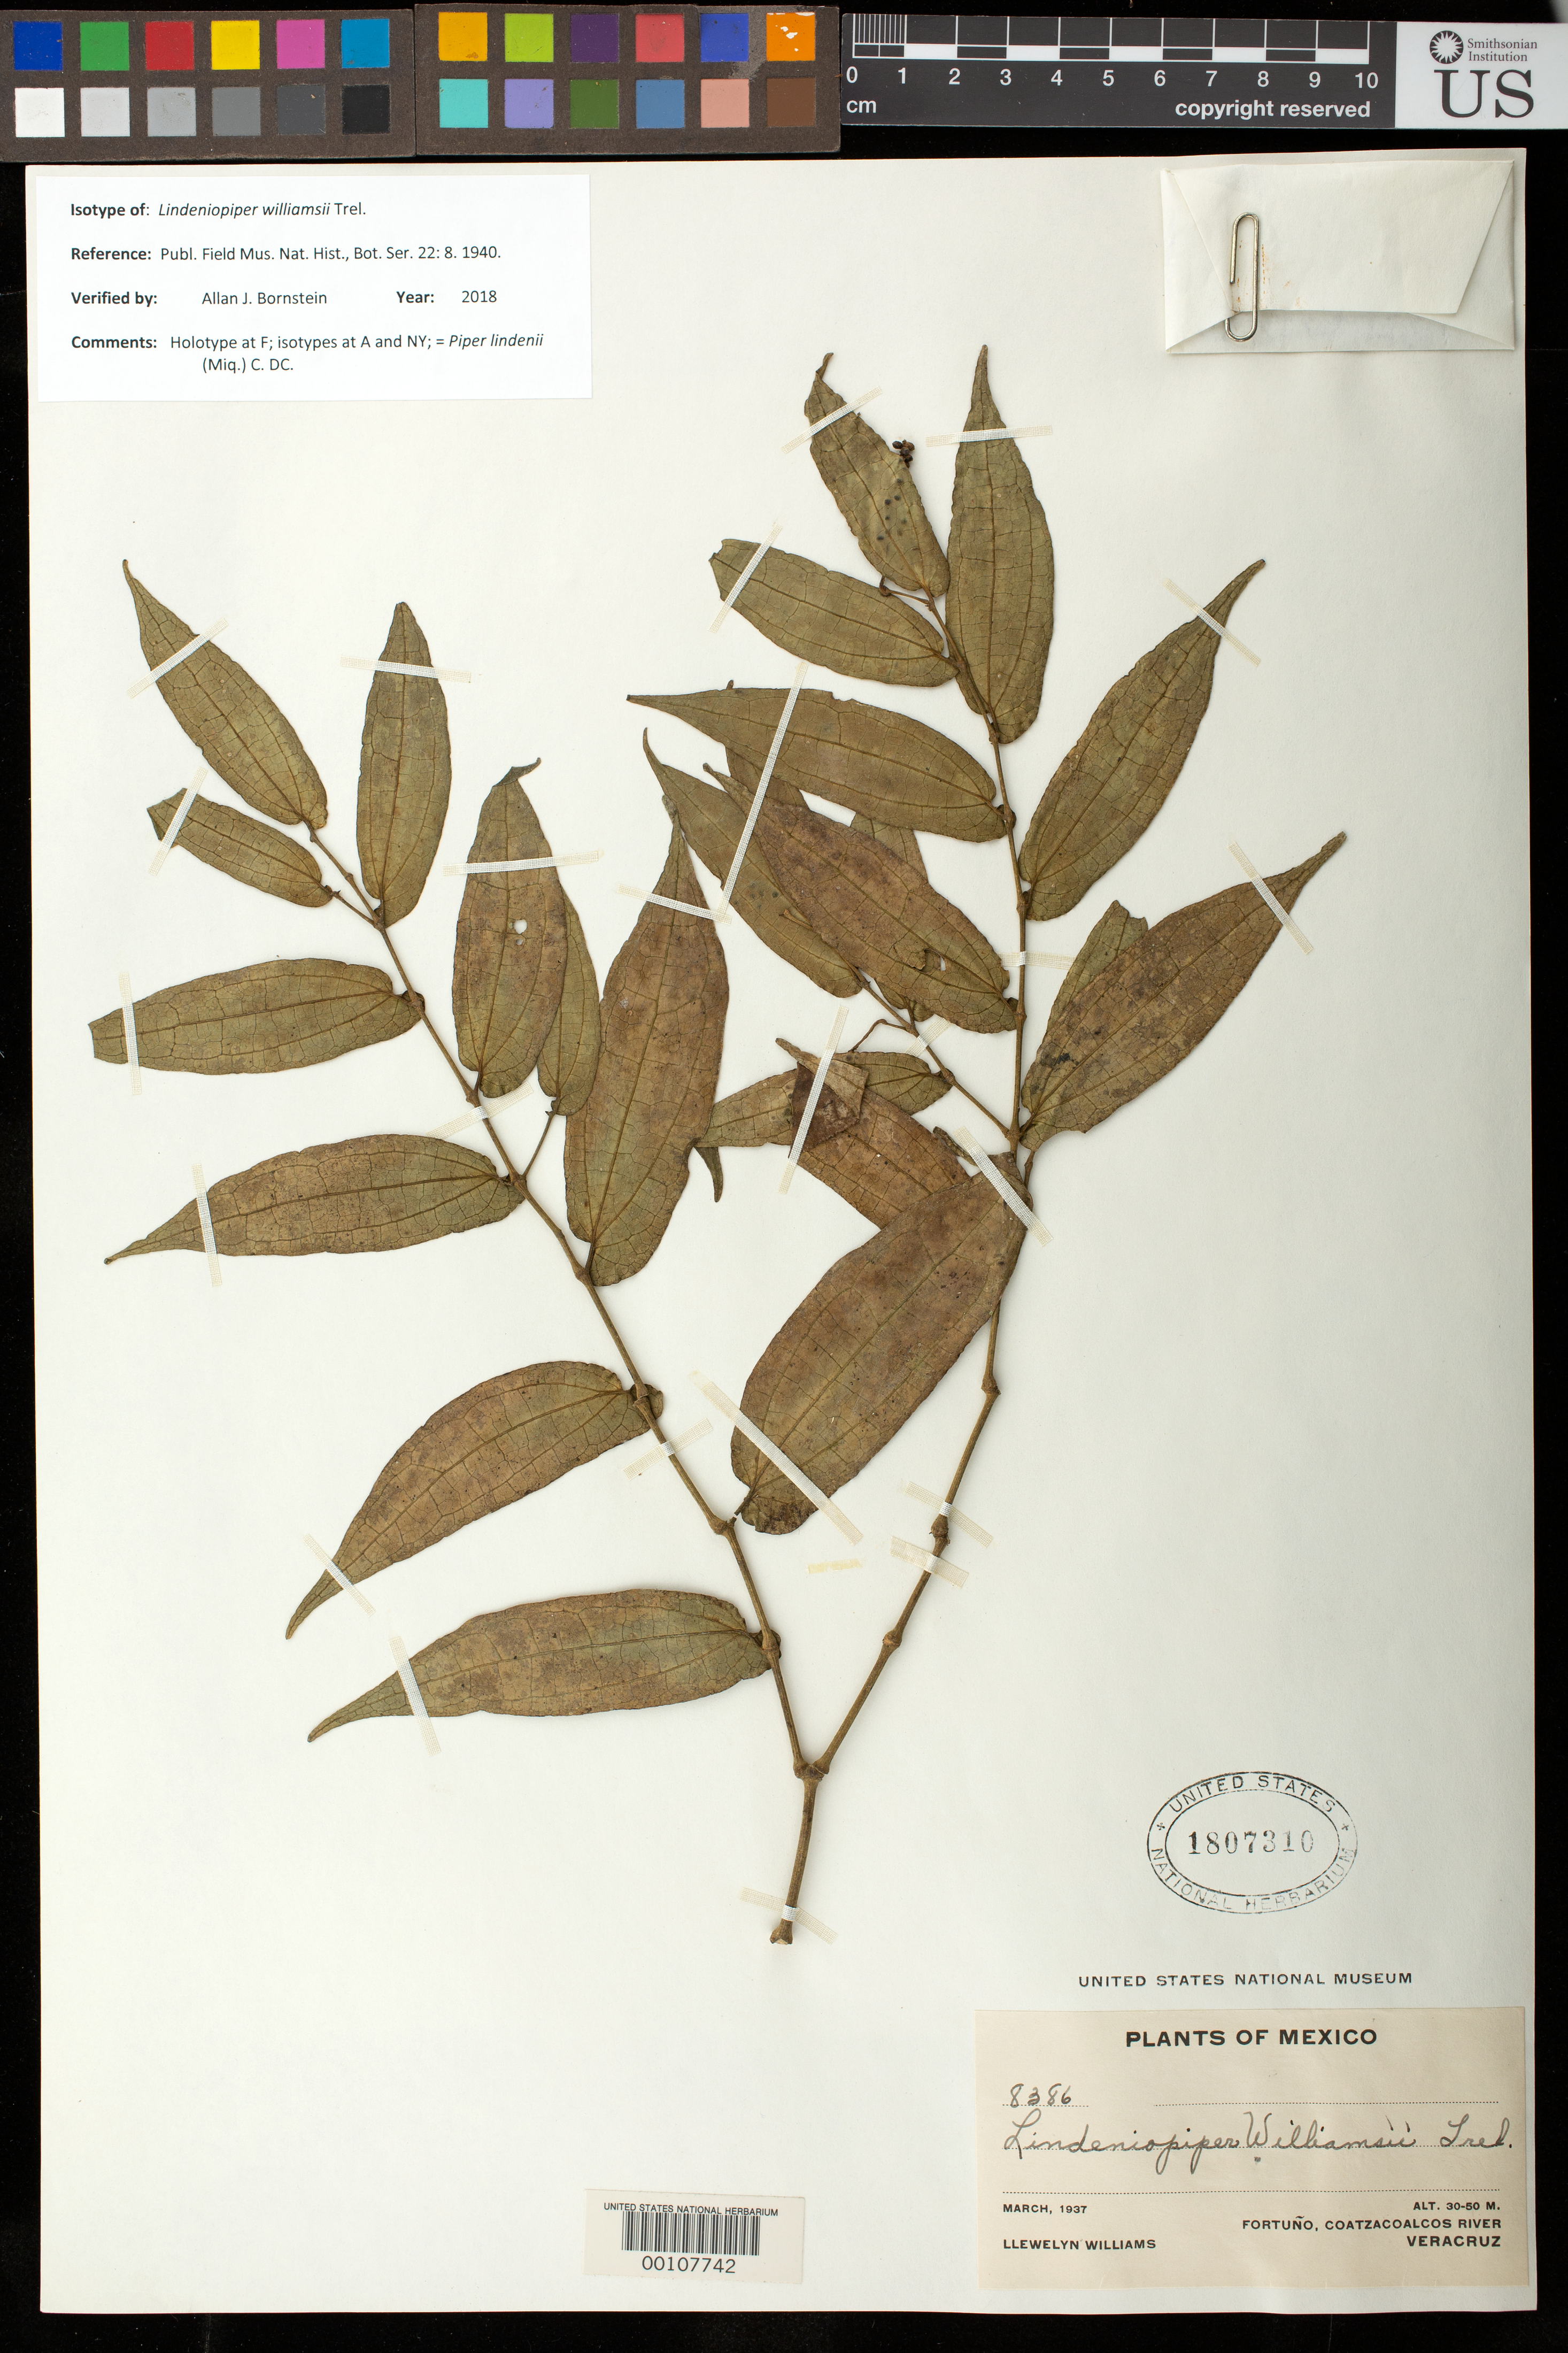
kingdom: Plantae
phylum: Tracheophyta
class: Magnoliopsida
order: Piperales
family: Piperaceae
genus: Lindeniopiper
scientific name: Lindeniopiper williamsii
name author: Trel. in Standl.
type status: Isotype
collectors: Ll. Williams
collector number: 8386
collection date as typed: Mar 1937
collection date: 1937-03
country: Mexico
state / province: Veracruz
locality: Fortuno, Coatzacoalcos River.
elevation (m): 30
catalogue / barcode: US 1807310